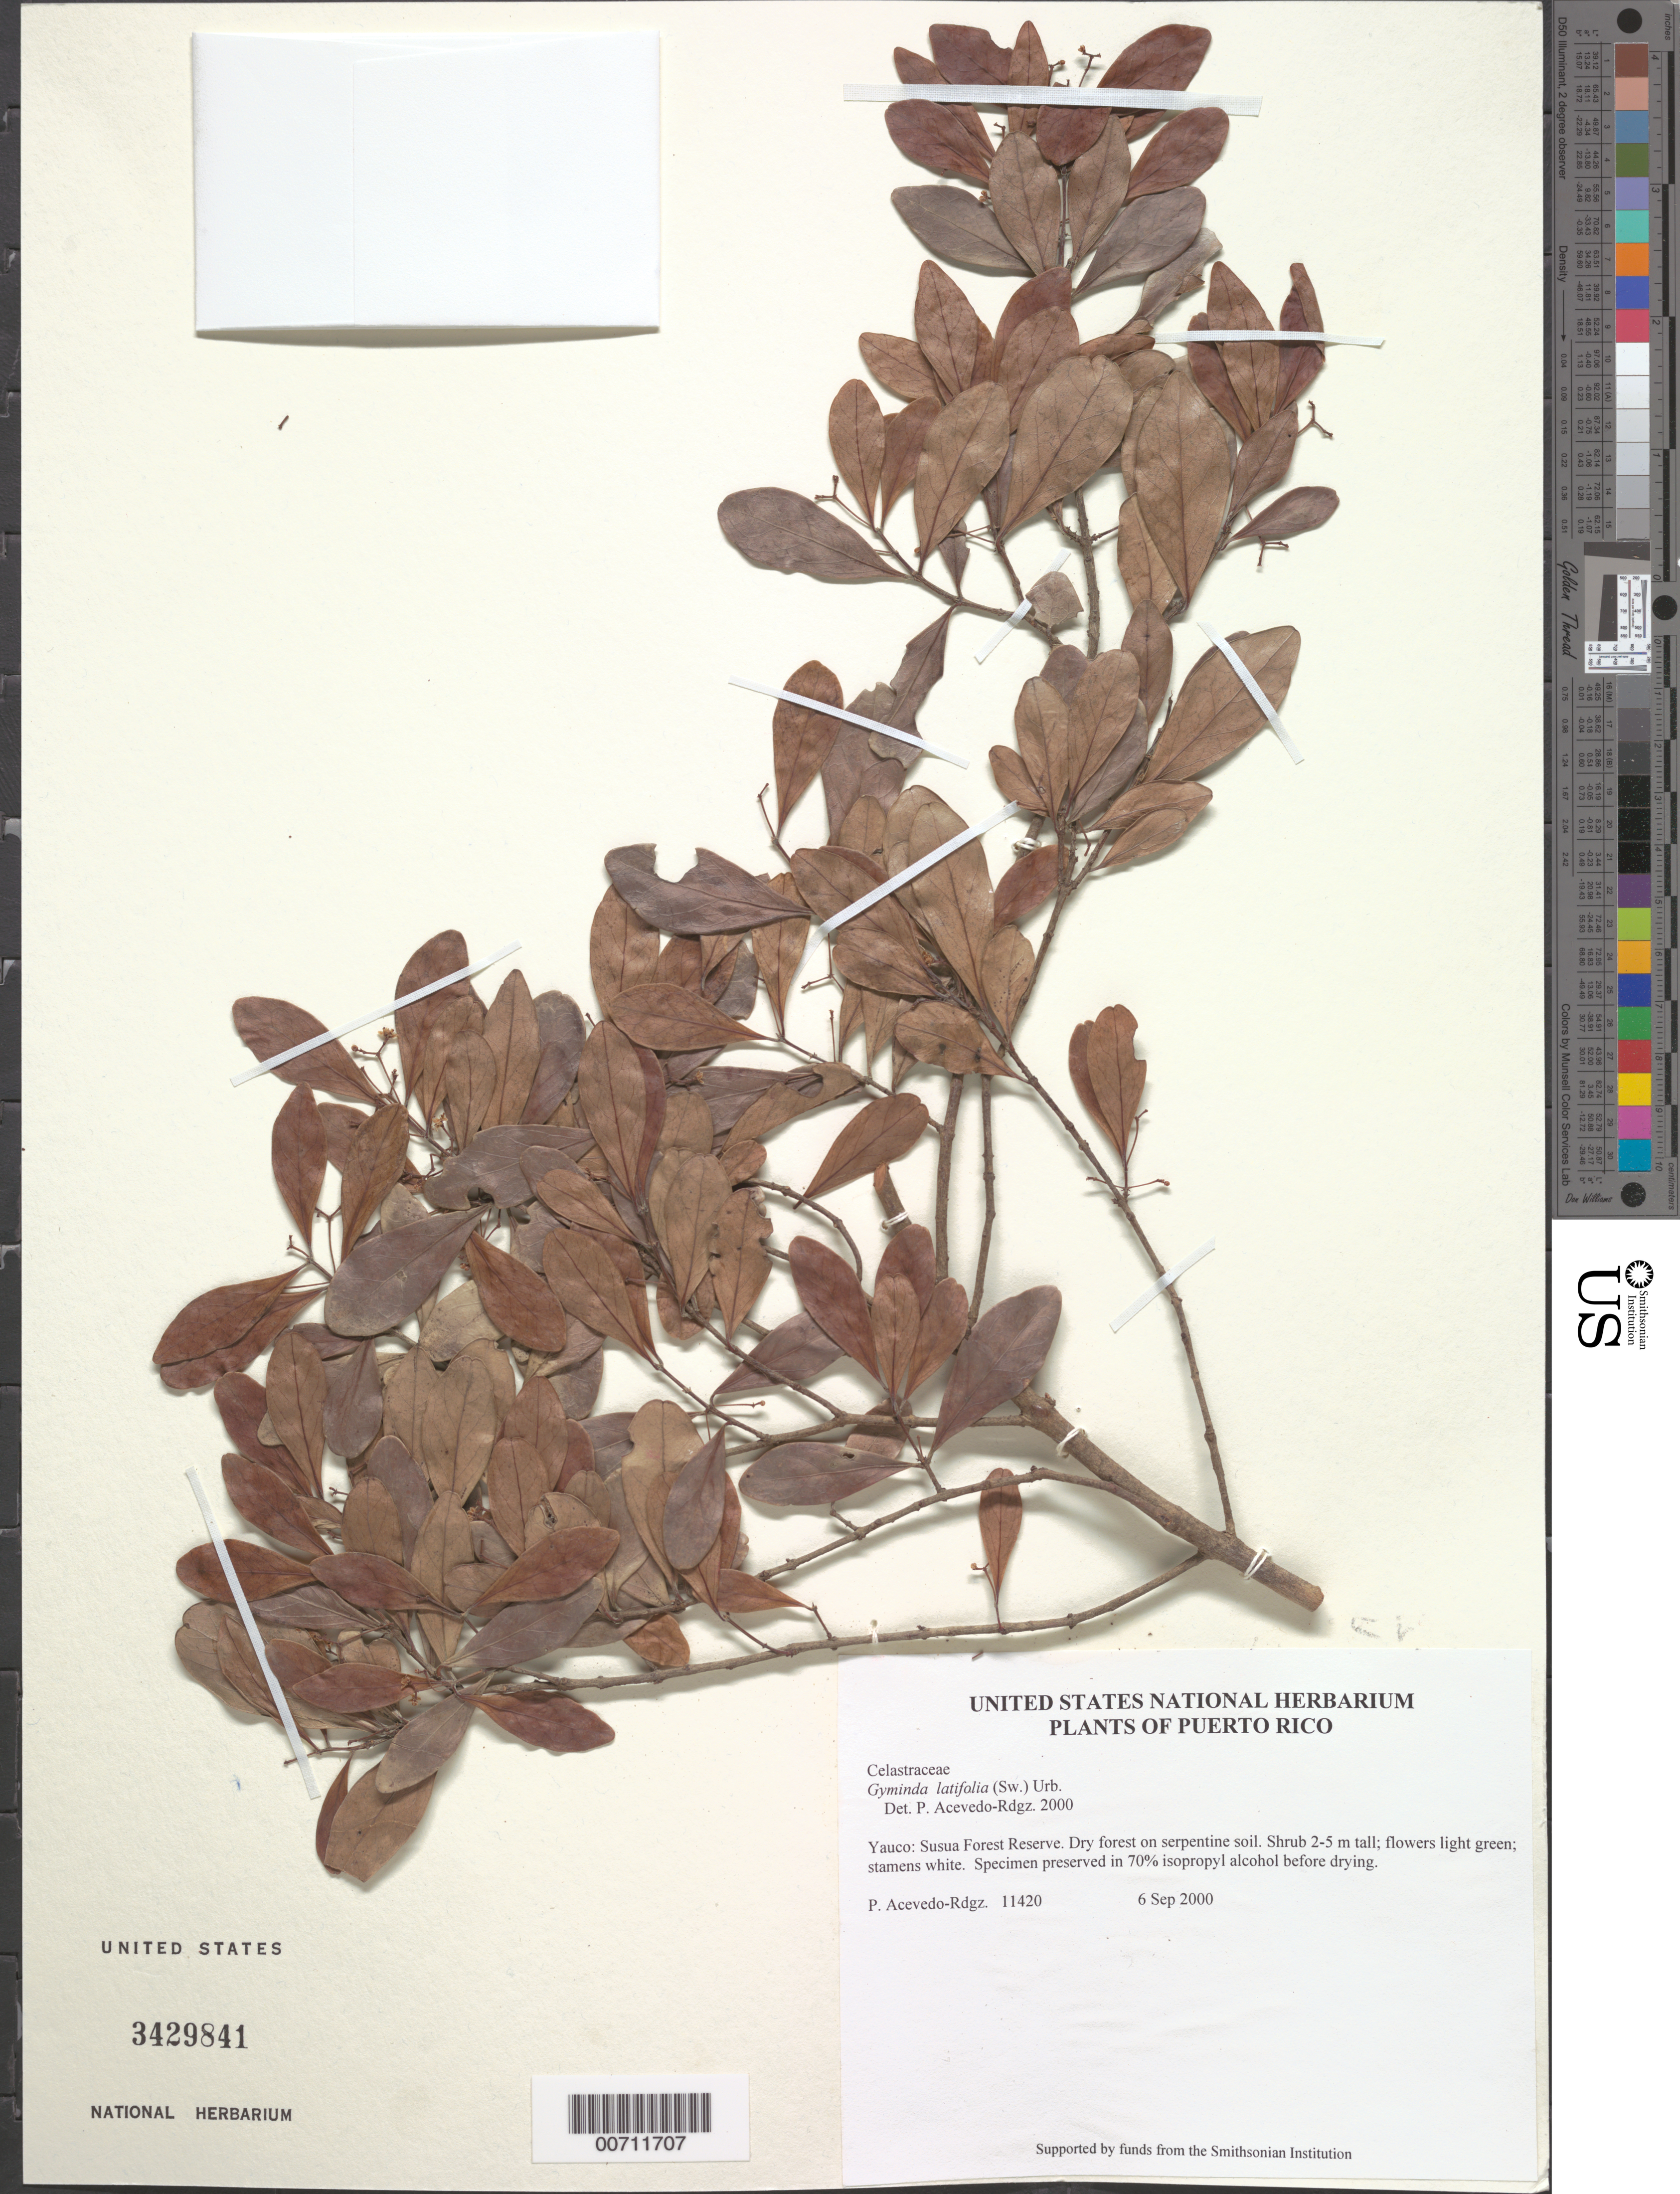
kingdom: Plantae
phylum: Tracheophyta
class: Magnoliopsida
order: Celastrales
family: Celastraceae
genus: Gyminda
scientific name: Gyminda latifolia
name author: (Sw.) Urb.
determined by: Acevedo-Rodríguez, P., (BOT), Smithsonian Institution - National Museum of Natural History (UNITED STATES)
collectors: P. Acevedo-Rodr.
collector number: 11420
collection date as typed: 06 Sep 2000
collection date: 2000-09-06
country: Puerto Rico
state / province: Yauco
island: Puerto Rico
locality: Yauco: Susua Forest Reserve.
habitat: Dry forest on serpentine soil.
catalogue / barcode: US 3429841